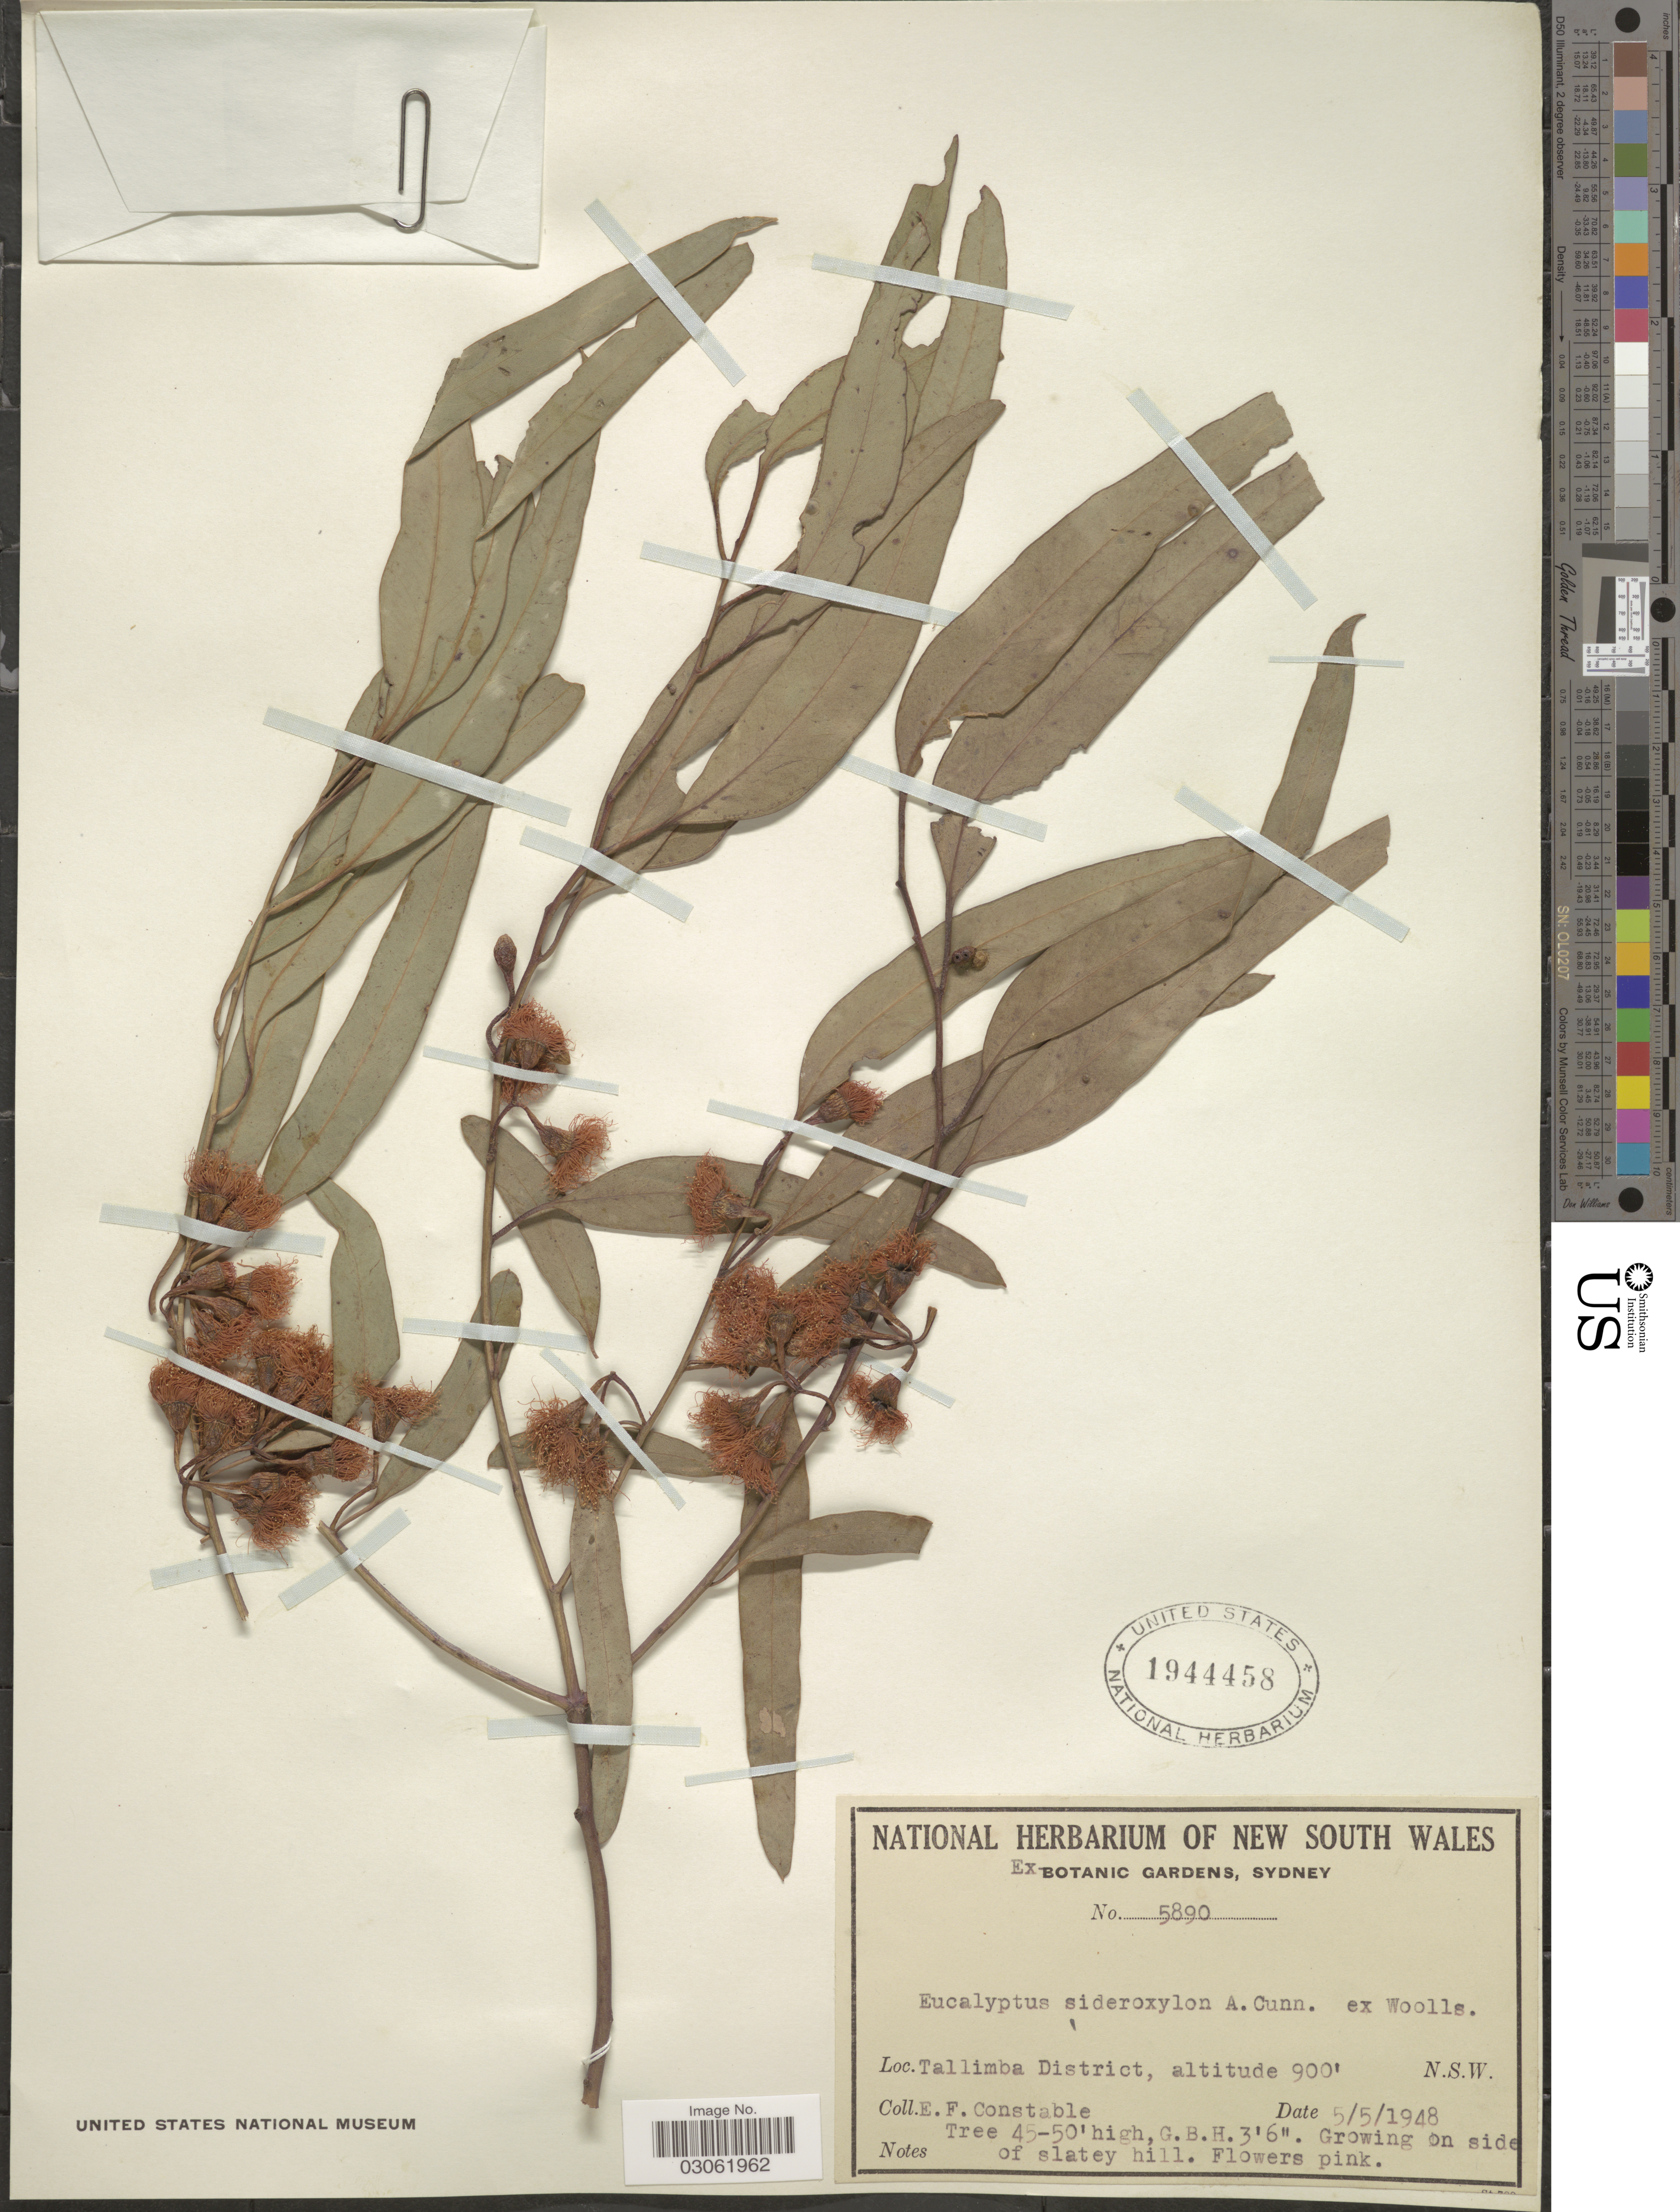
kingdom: Plantae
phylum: Tracheophyta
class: Magnoliopsida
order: Myrtales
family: Myrtaceae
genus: Eucalyptus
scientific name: Eucalyptus sideroxylon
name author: A. Cunn. ex Woolls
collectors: E. F. Constable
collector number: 5890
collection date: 1948-05-05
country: Australia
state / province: New South Wales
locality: Tallimba District. Growing on side of slatey hill.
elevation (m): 274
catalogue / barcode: US 1944458